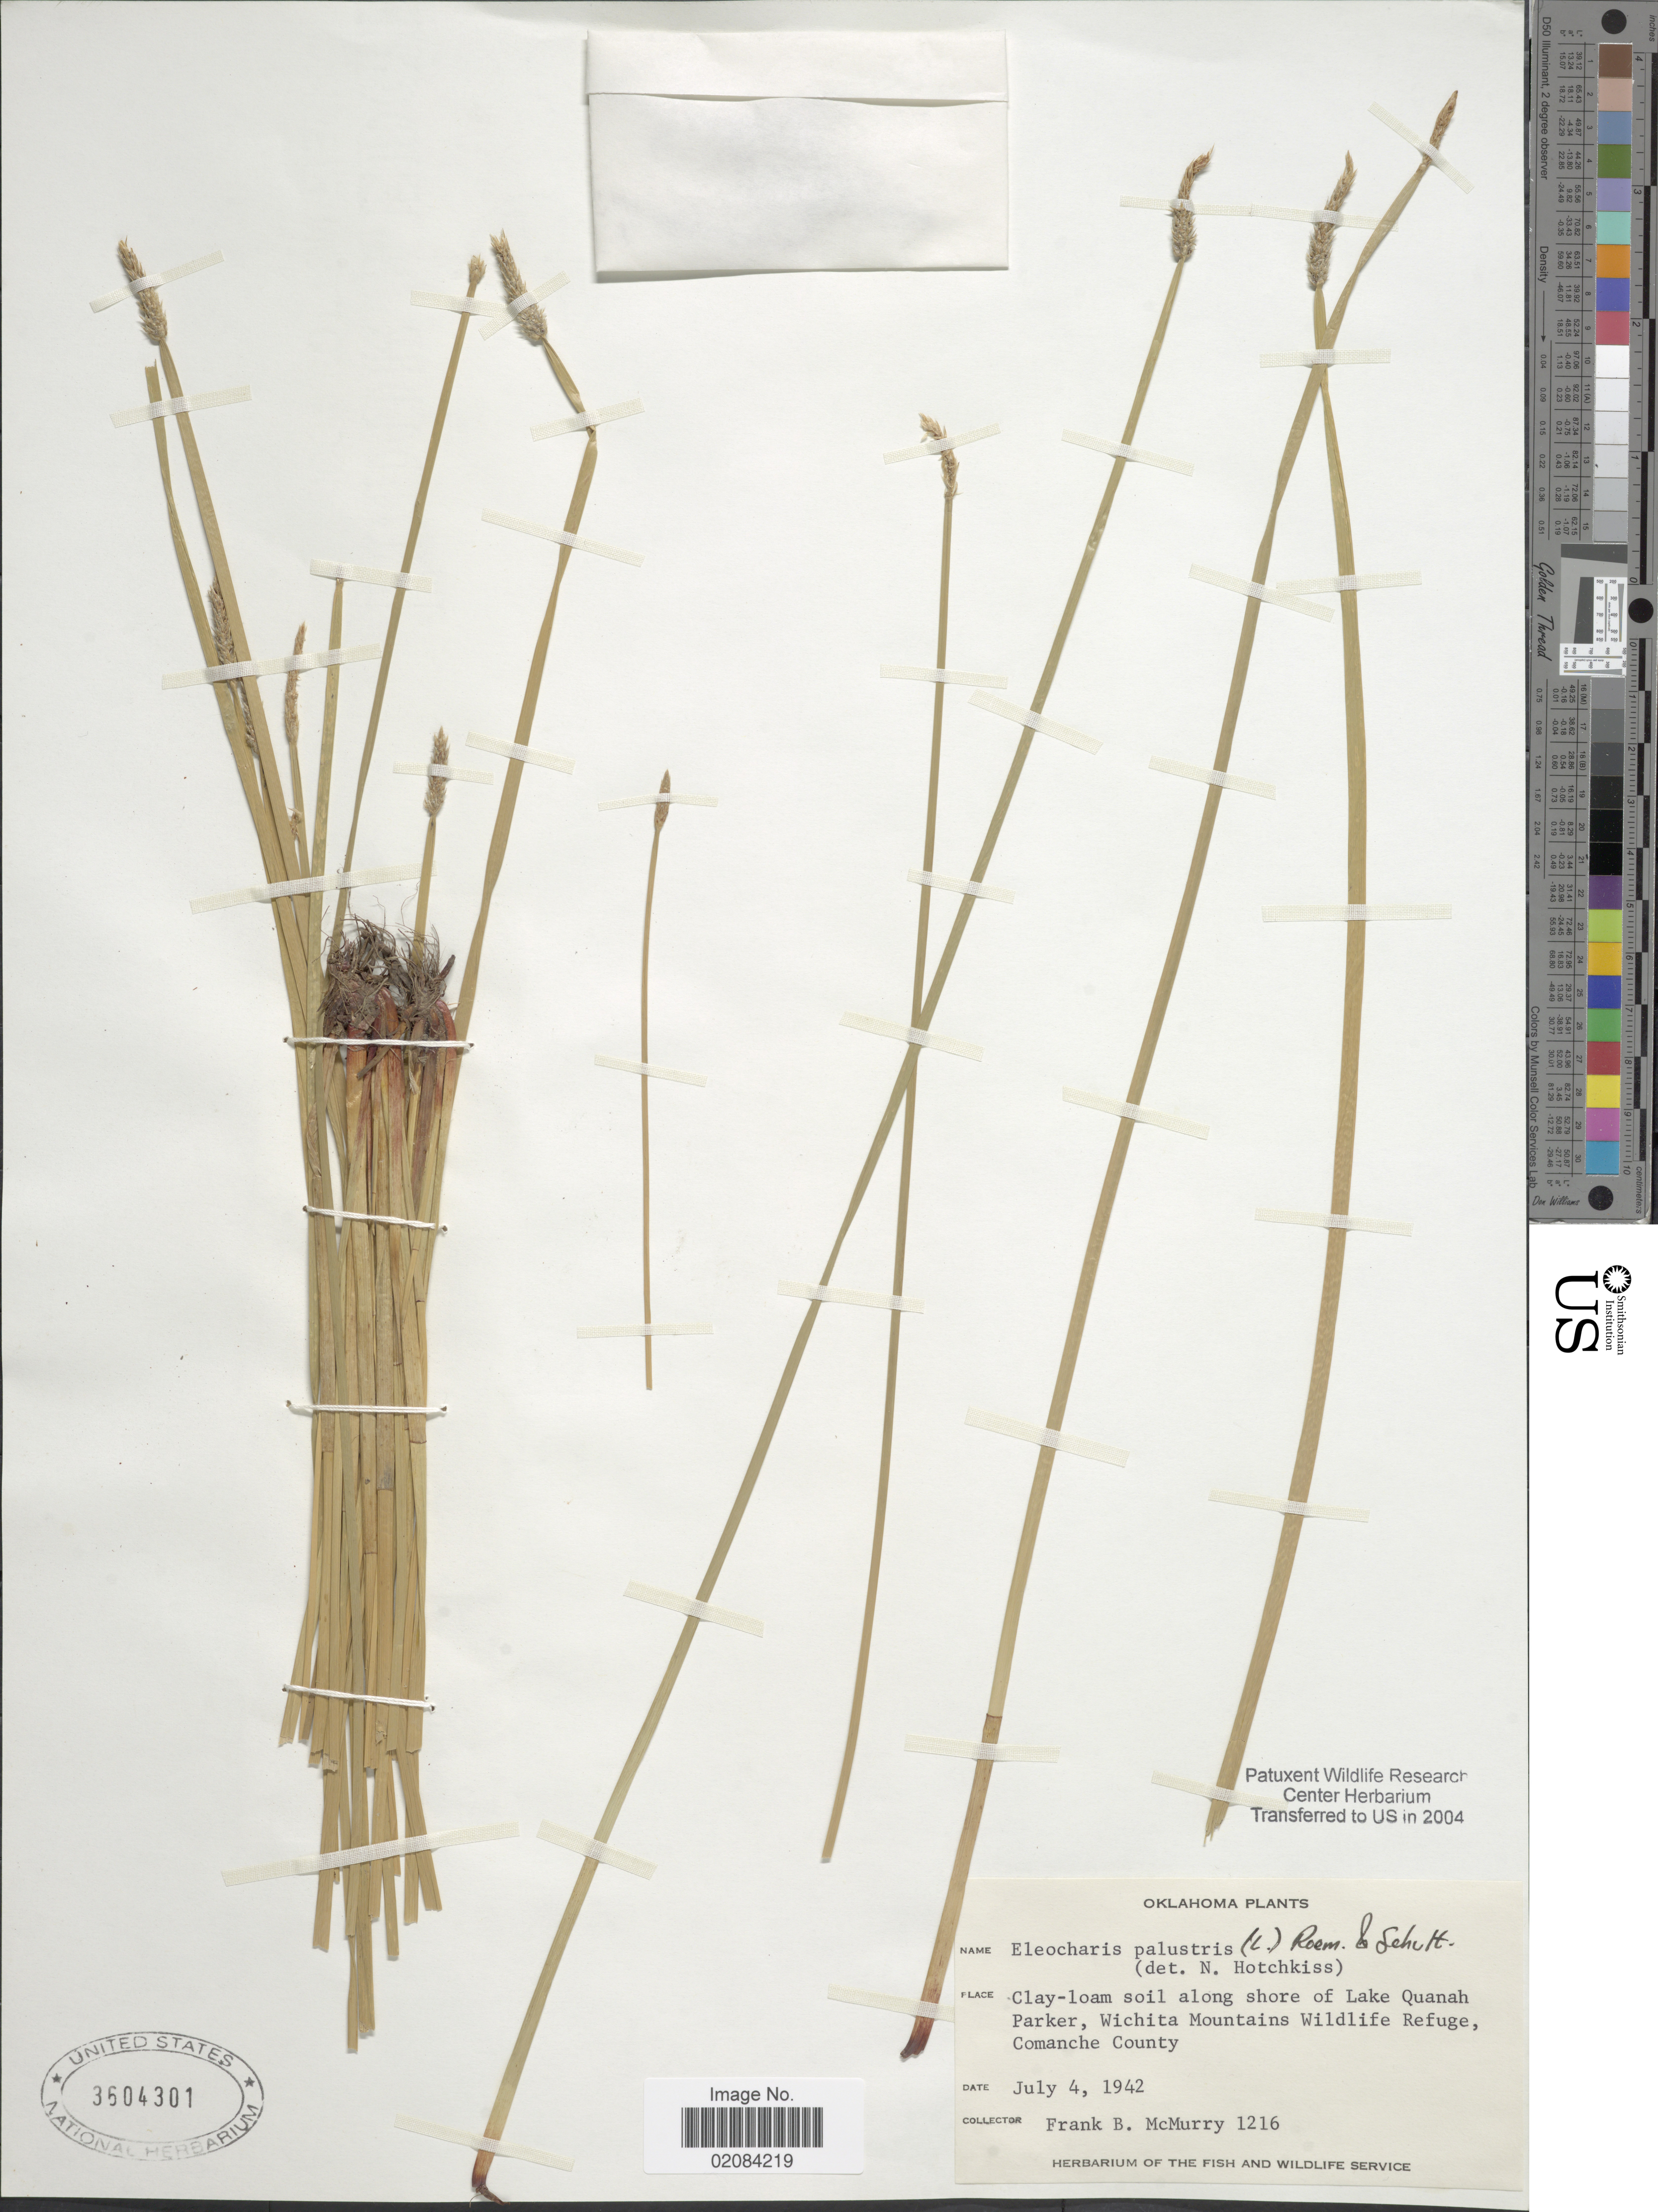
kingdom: Plantae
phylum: Tracheophyta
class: Liliopsida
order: Poales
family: Cyperaceae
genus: Eleocharis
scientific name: Eleocharis palustris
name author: (L.) Roem. & Schult.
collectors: F. B. McMurry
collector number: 1216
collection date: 1942-07-04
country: United States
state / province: Oklahoma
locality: Clay-loam soil along shore of Lake Quanah Parker, Wichita Mountains Wildlife Refuge Comanche County.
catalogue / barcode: US 3604301